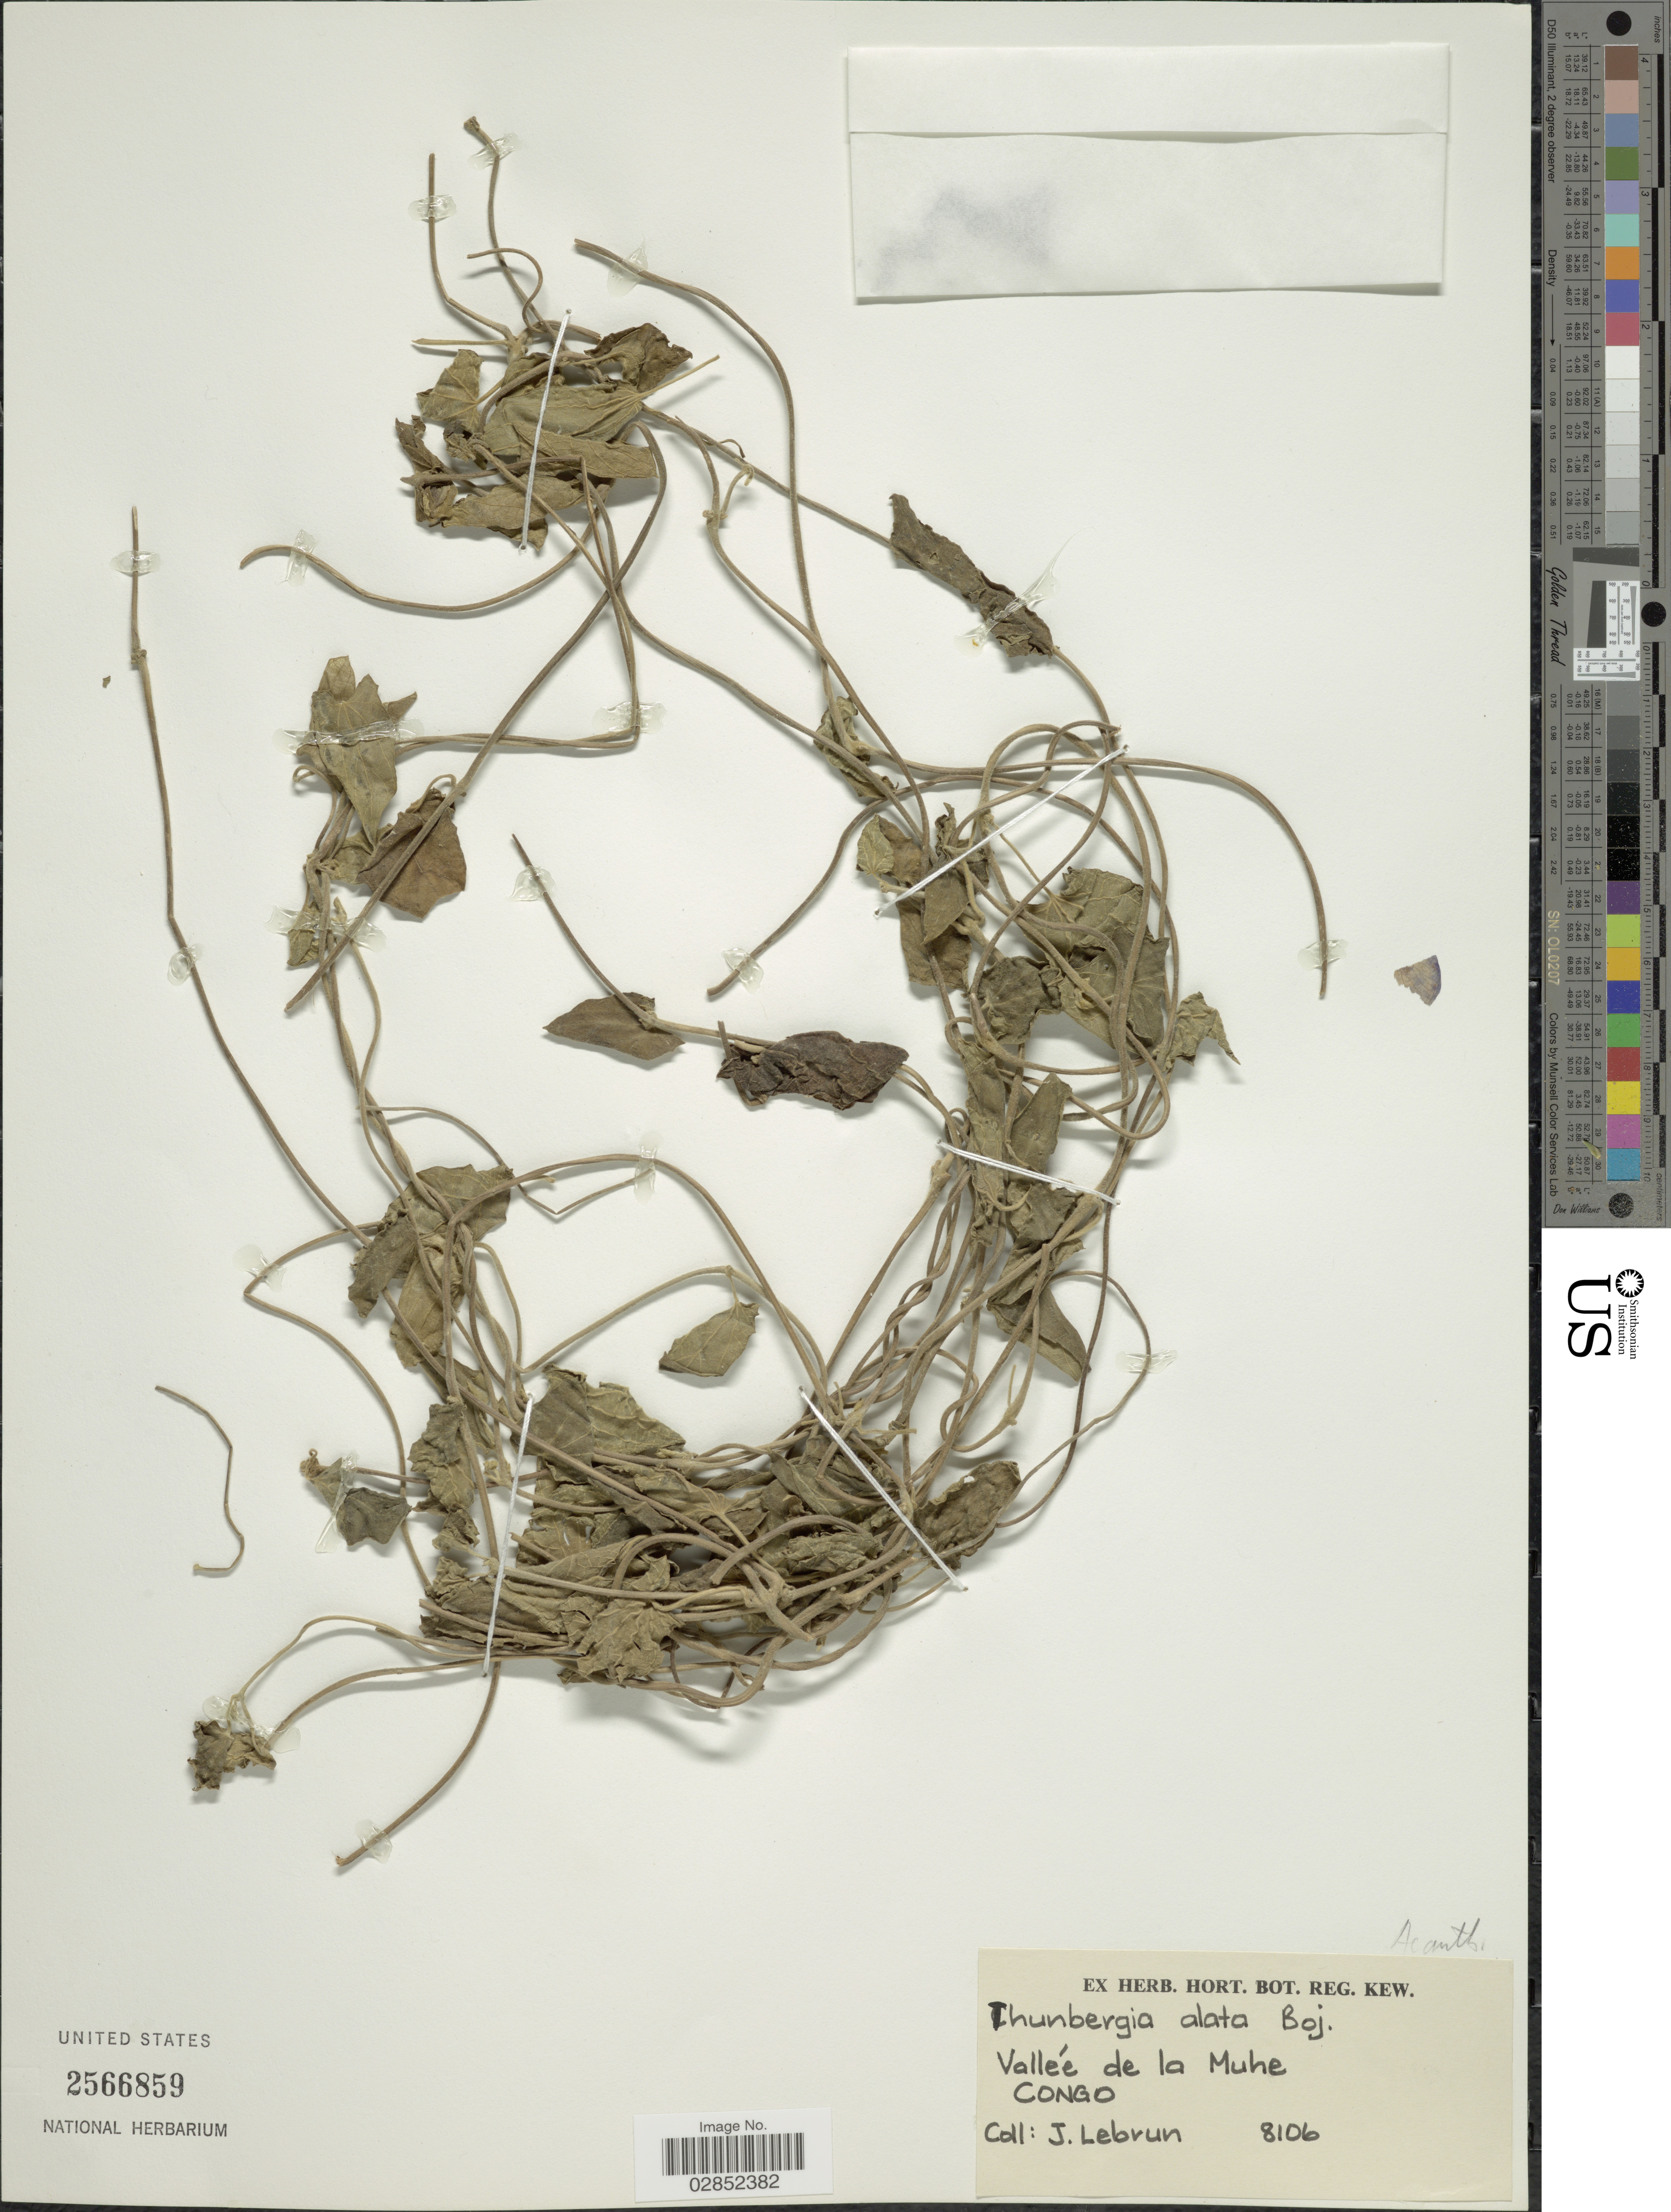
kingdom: Plantae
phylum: Tracheophyta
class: Magnoliopsida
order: Lamiales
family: Acanthaceae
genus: Thunbergia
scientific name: Thunbergia alata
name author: Bojer ex Sims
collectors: J. A. Lebrun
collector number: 8106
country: Rwanda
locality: Vallée de la Muhe, Congo.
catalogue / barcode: US 2566859